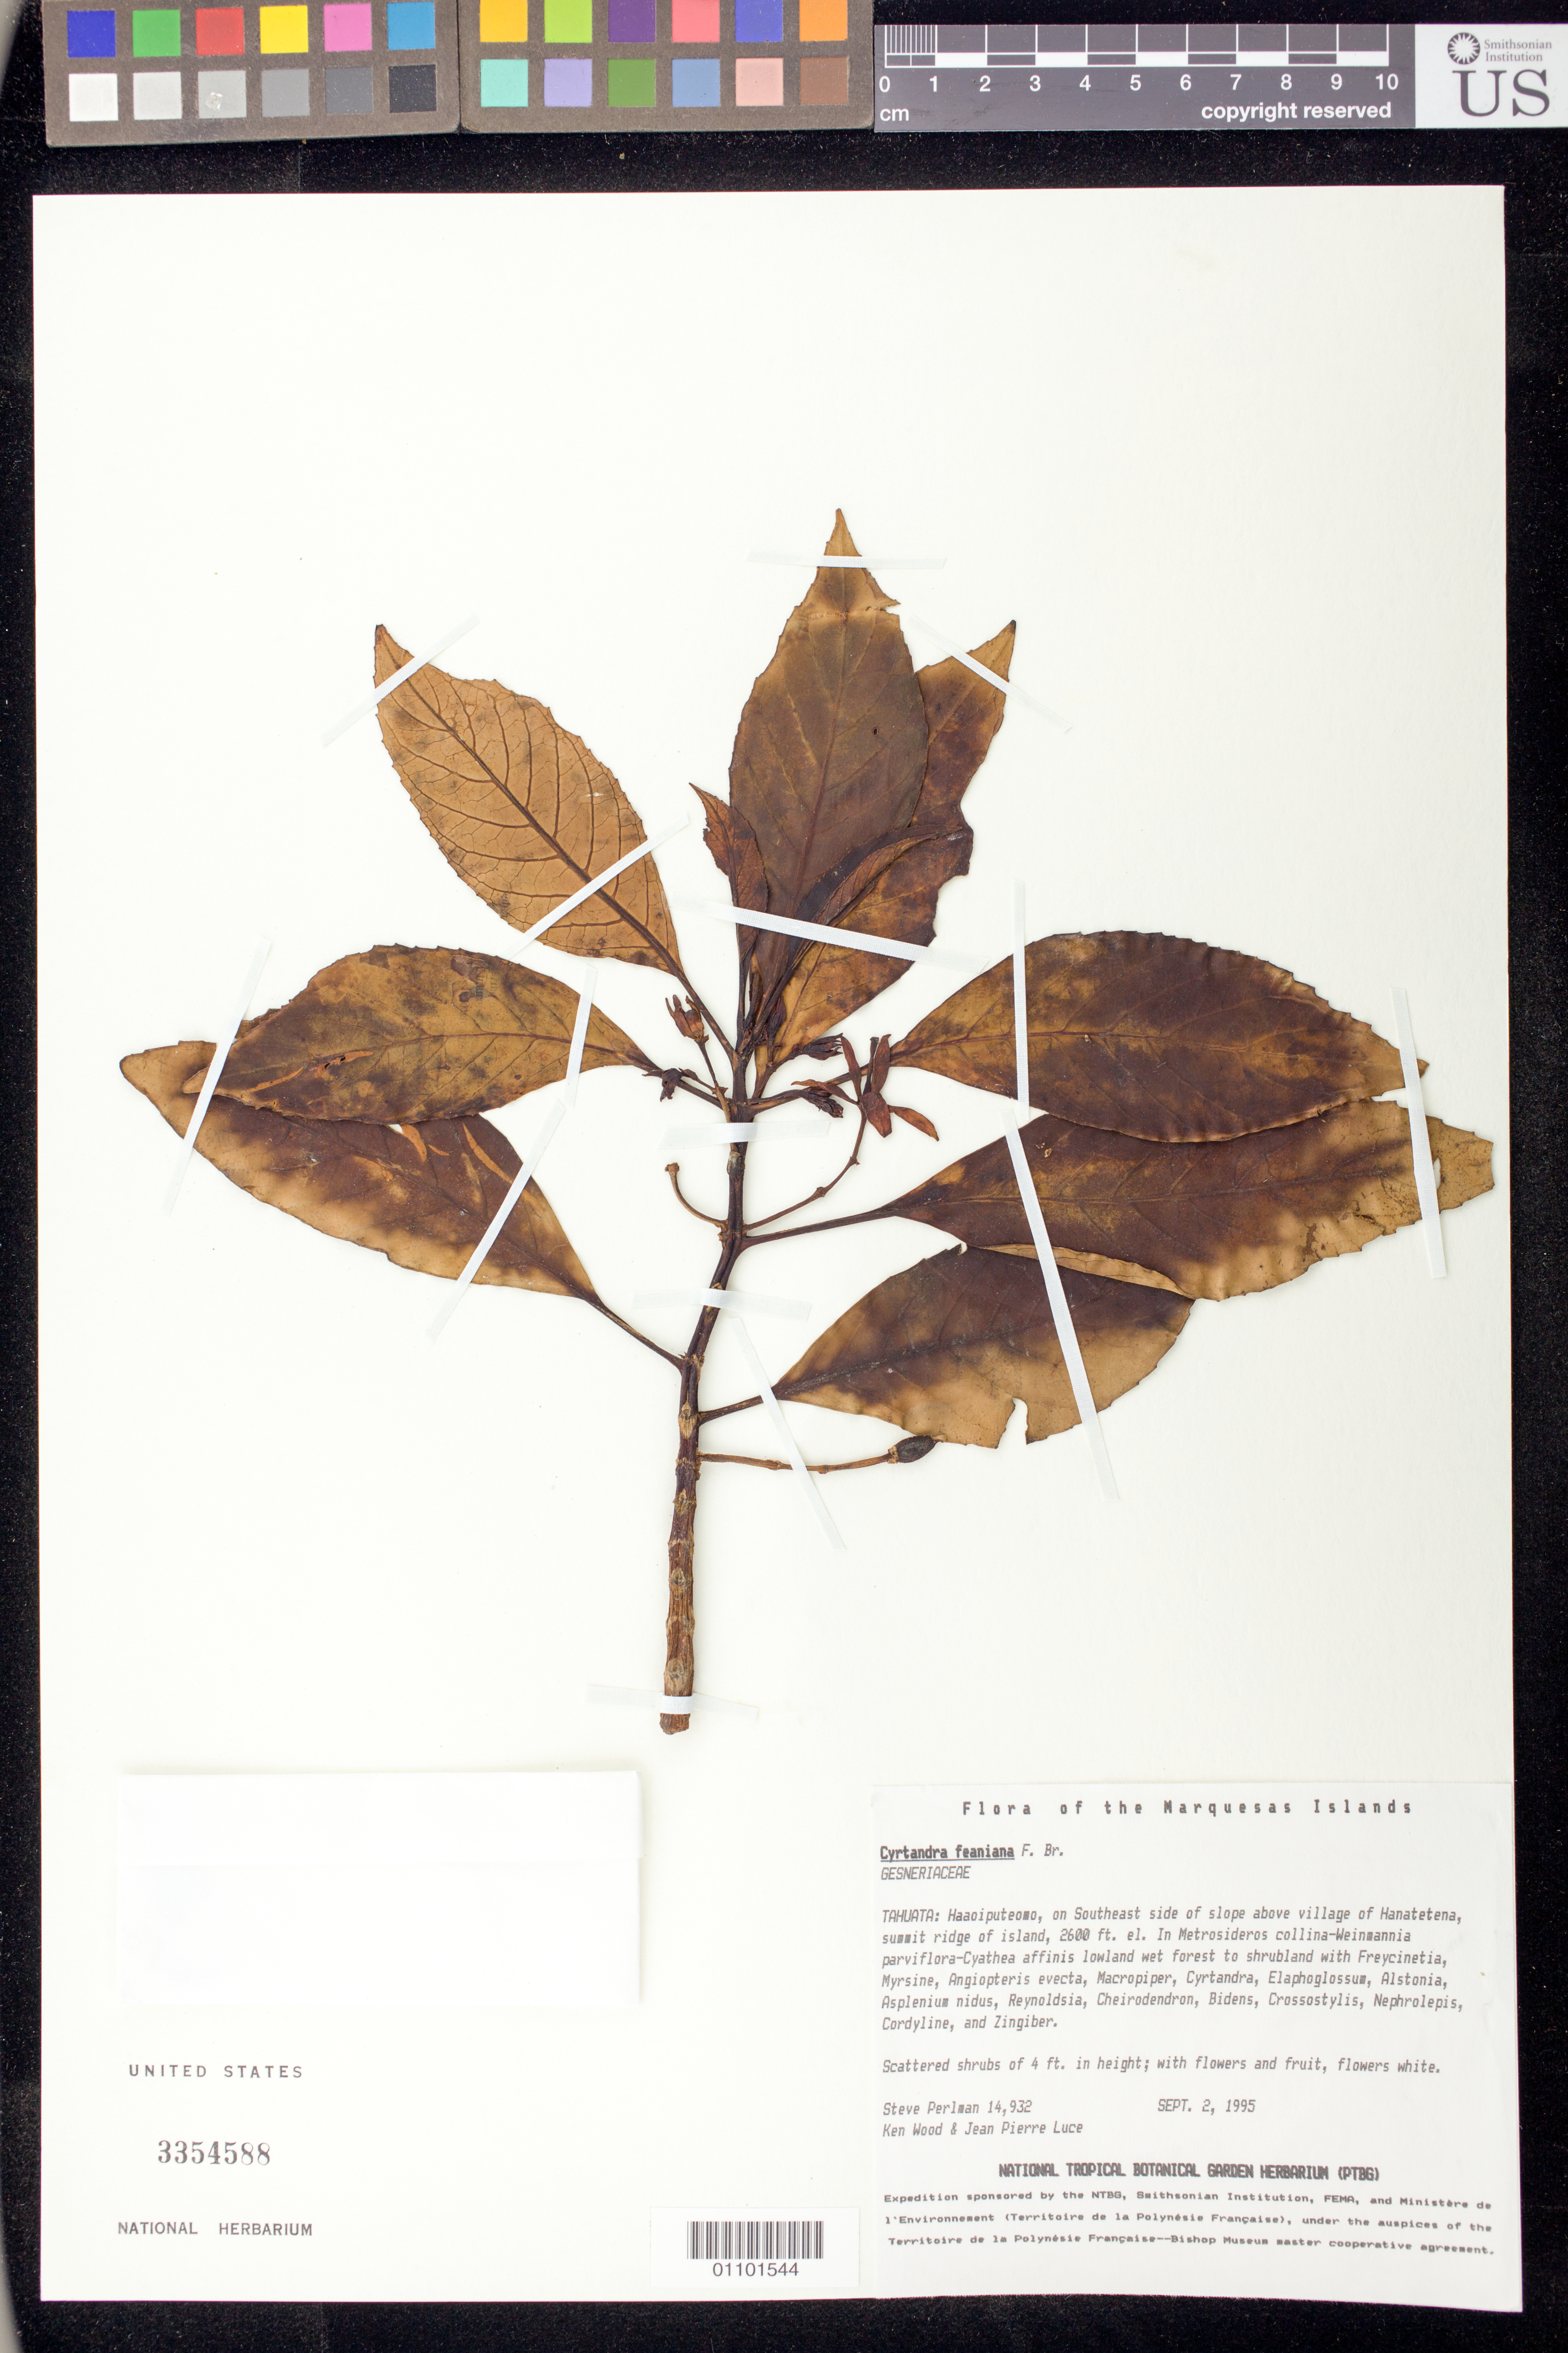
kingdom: Plantae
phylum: Tracheophyta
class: Magnoliopsida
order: Lamiales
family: Gesneriaceae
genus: Cyrtandra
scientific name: Cyrtandra feaniana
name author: F. Br.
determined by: Wagner, W. L., (BOT), Smithsonian Institution - National Museum of Natural History (UNITED STATES)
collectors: S. P. Perlman, K. R. Wood & J. Luce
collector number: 14932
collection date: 1995-09-02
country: French Polynesia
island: Tahuata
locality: Haaoiputeomo, on SE side of slope above village of Hanatetena, summit ridge of island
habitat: In Metrosideros collina - Weinmannia parviflora - Cyathea affinis lowland wet forest to shrubland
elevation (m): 793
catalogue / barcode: US 3354588